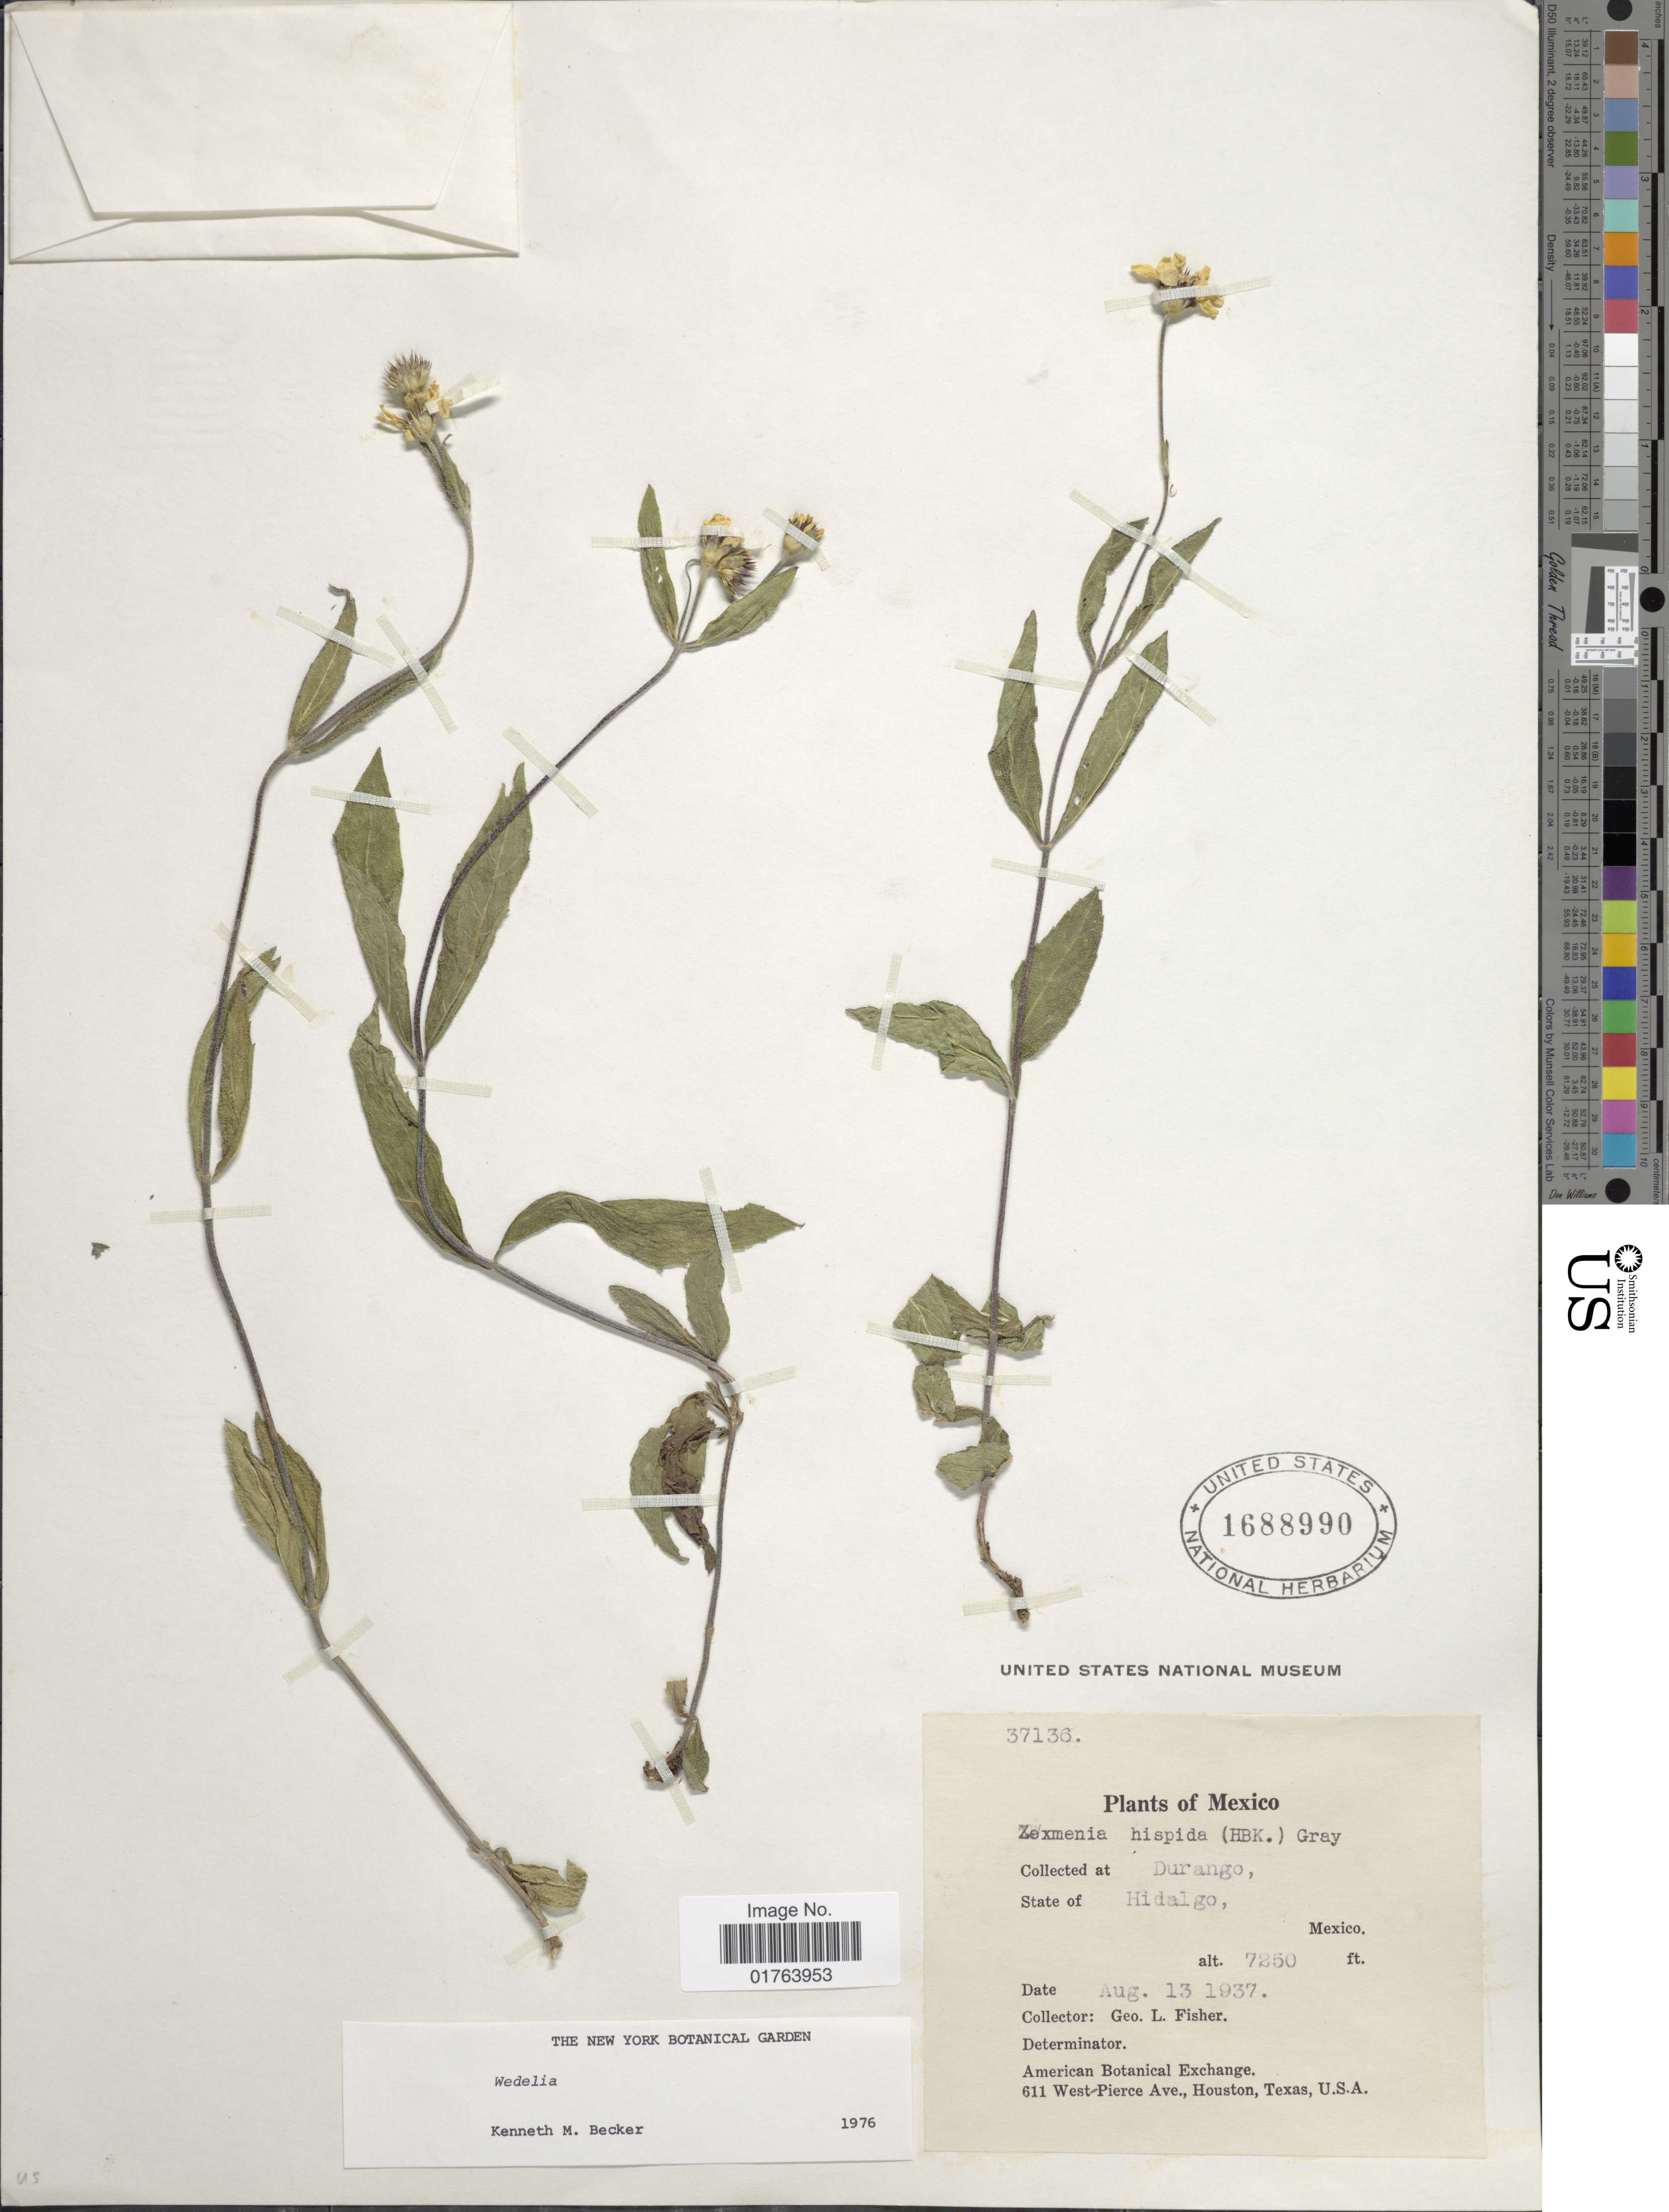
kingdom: Plantae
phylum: Tracheophyta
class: Magnoliopsida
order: Asterales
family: Asteraceae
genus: Wedelia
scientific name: Wedelia acapulcensis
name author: Kunth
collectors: G. L. Fisher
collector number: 37136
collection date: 1937-08-13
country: Mexico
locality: Durango, Hidalgo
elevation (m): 2210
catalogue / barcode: US 1688990